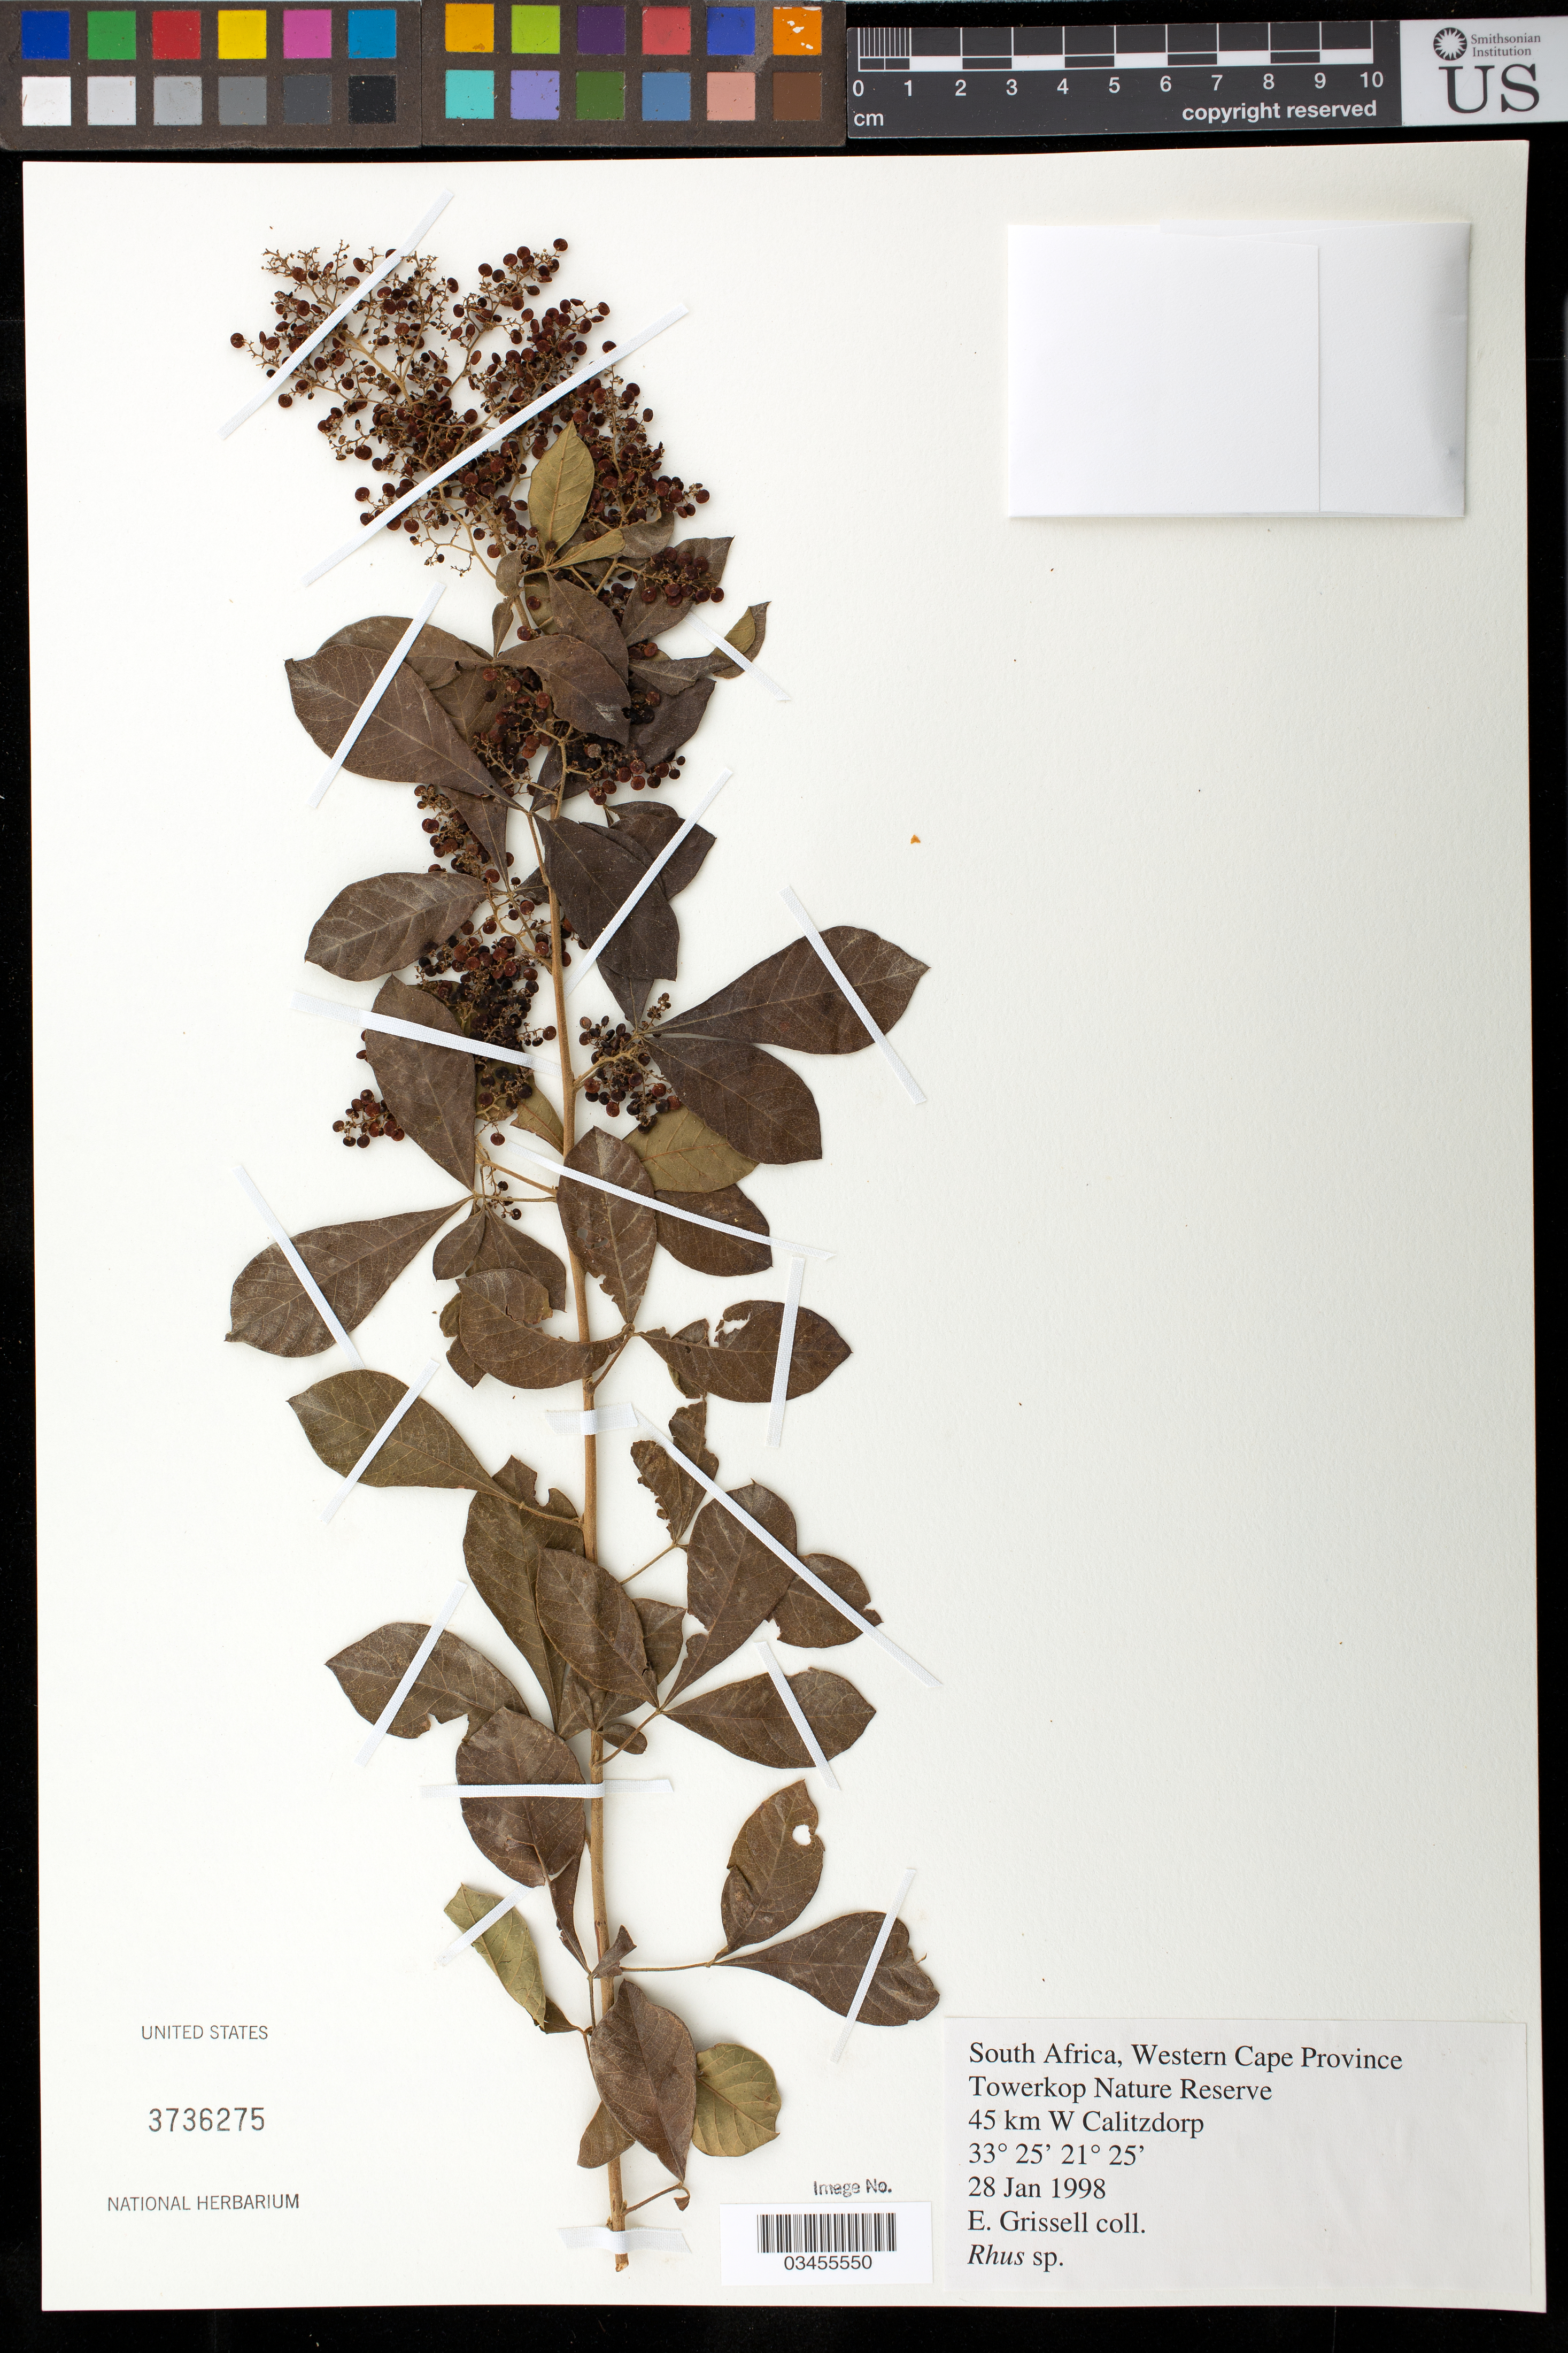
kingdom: Plantae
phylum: Tracheophyta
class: Magnoliopsida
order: Sapindales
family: Anacardiaceae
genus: Rhus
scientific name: Rhus sp.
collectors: E. Grissell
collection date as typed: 28 Jan 1998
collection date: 1998-01-28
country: South Africa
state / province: Western Cape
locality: Towerkop Nature Reserve. 45 km W Calitzdrop.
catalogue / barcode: US 3736275